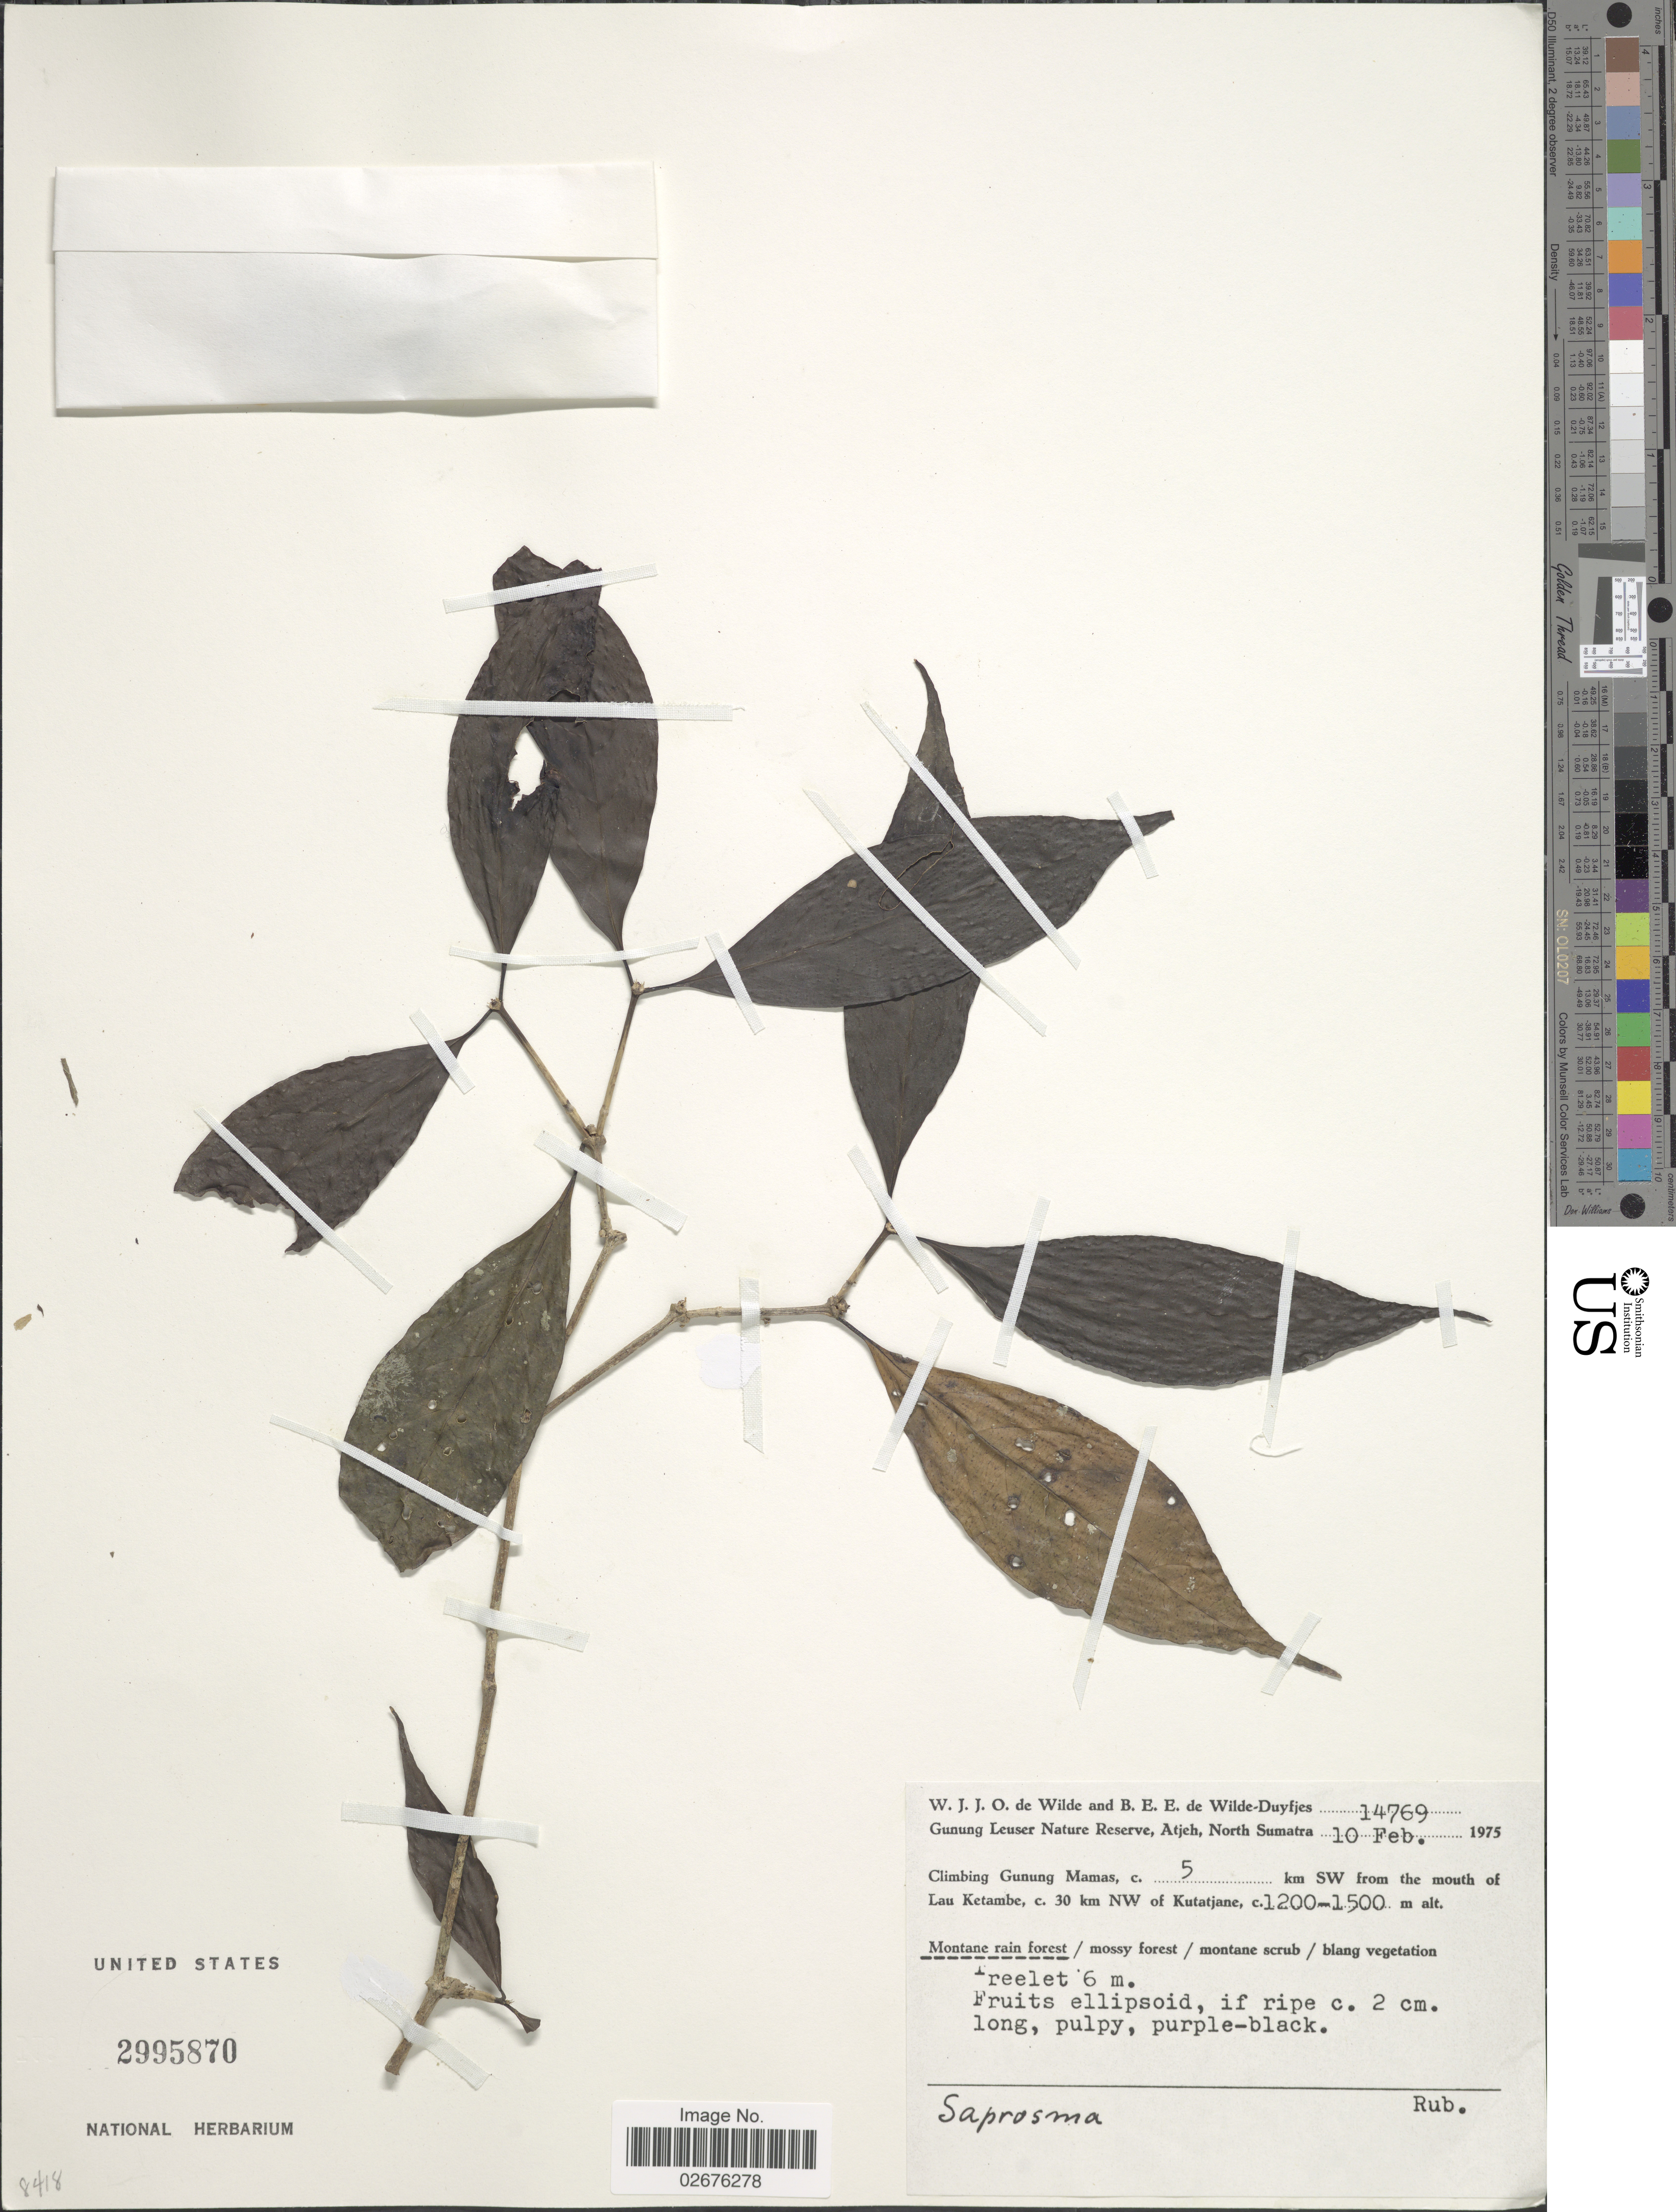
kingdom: Plantae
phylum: Tracheophyta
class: Magnoliopsida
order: Gentianales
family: Rubiaceae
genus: Saprosma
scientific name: Saprosma sp.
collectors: W. J. de Wilde & B. E. de Wilde-Duyfjes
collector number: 14769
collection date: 1975-02-10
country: Indonesia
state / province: Sumatra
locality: Gunung Leuser Nature Reserve, Atjeh, North Sumatra. Climbing Gunung Mamas, c. 5 km SW from the mouth of Lau Katembe, c. 30 km NW of Kutatjane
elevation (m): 1200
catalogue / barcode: US 2995870